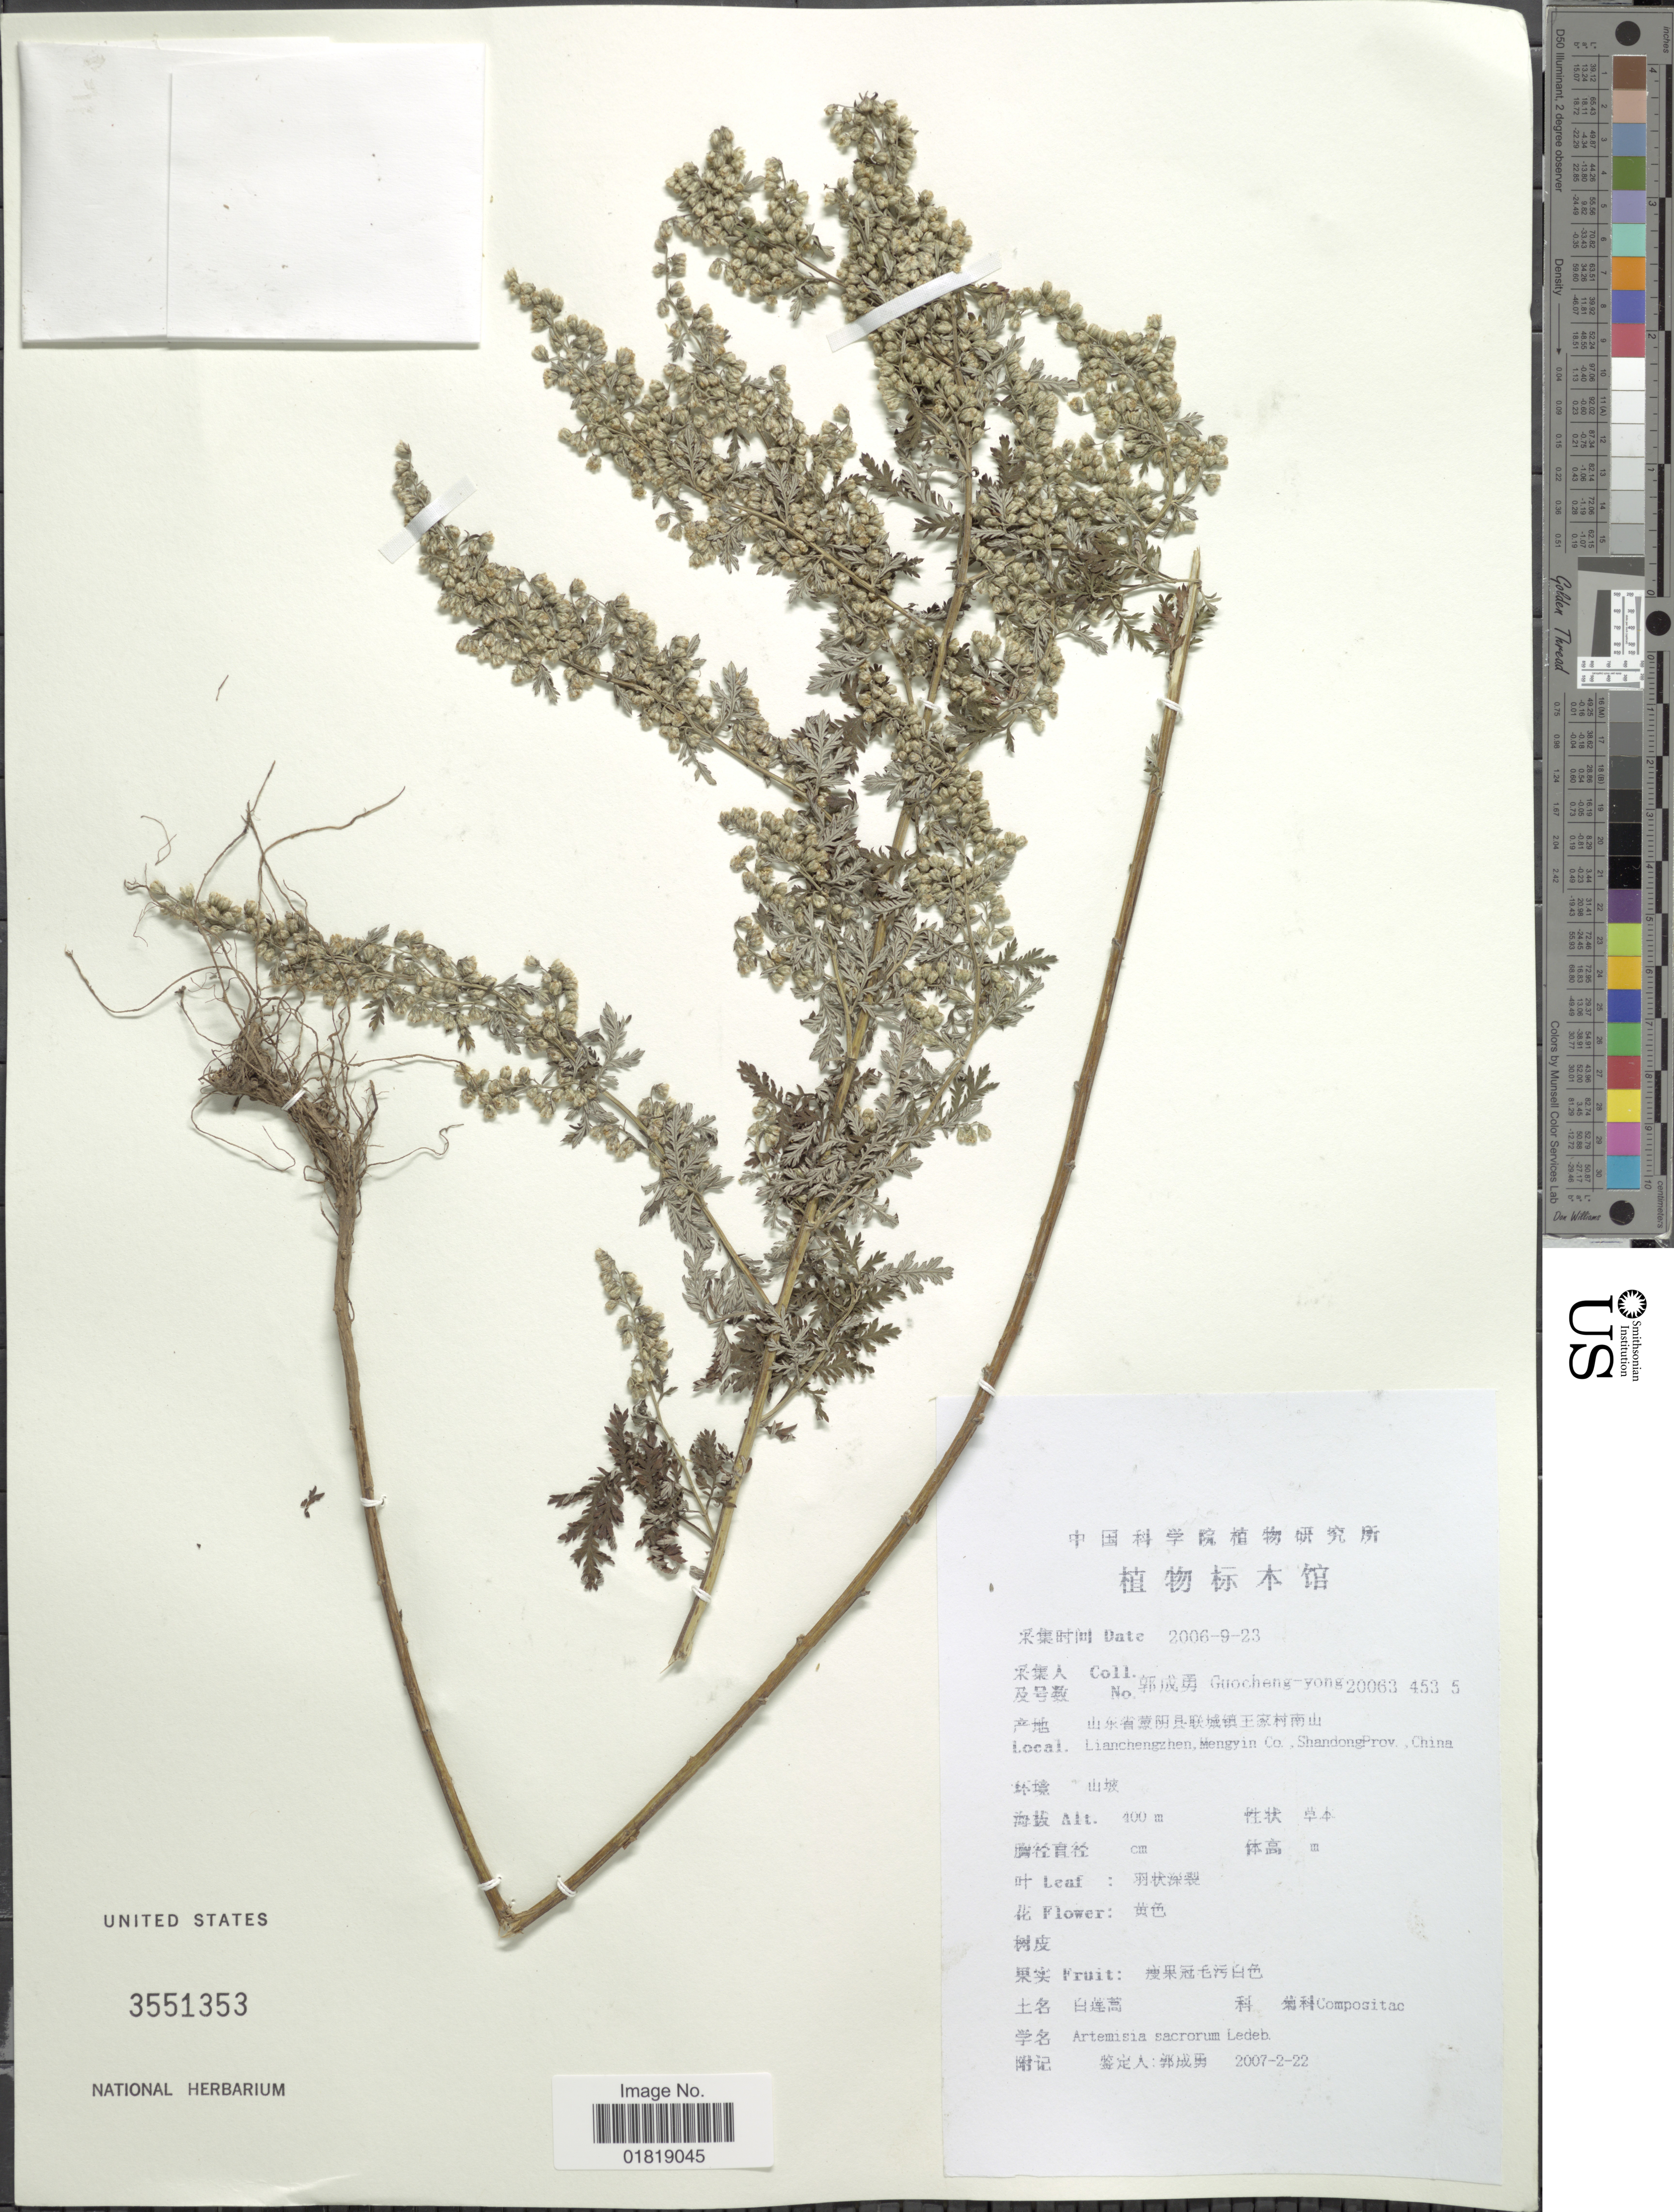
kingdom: Plantae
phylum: Tracheophyta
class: Magnoliopsida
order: Asterales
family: Asteraceae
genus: Artemisia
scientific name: Artemisia sacrorum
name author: Ledeb.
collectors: Guo cheng-yong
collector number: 200634535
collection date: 2006-09-23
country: China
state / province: Shandong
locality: Lianchengzhen, Mengyin Co.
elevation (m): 100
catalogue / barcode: US 3551353